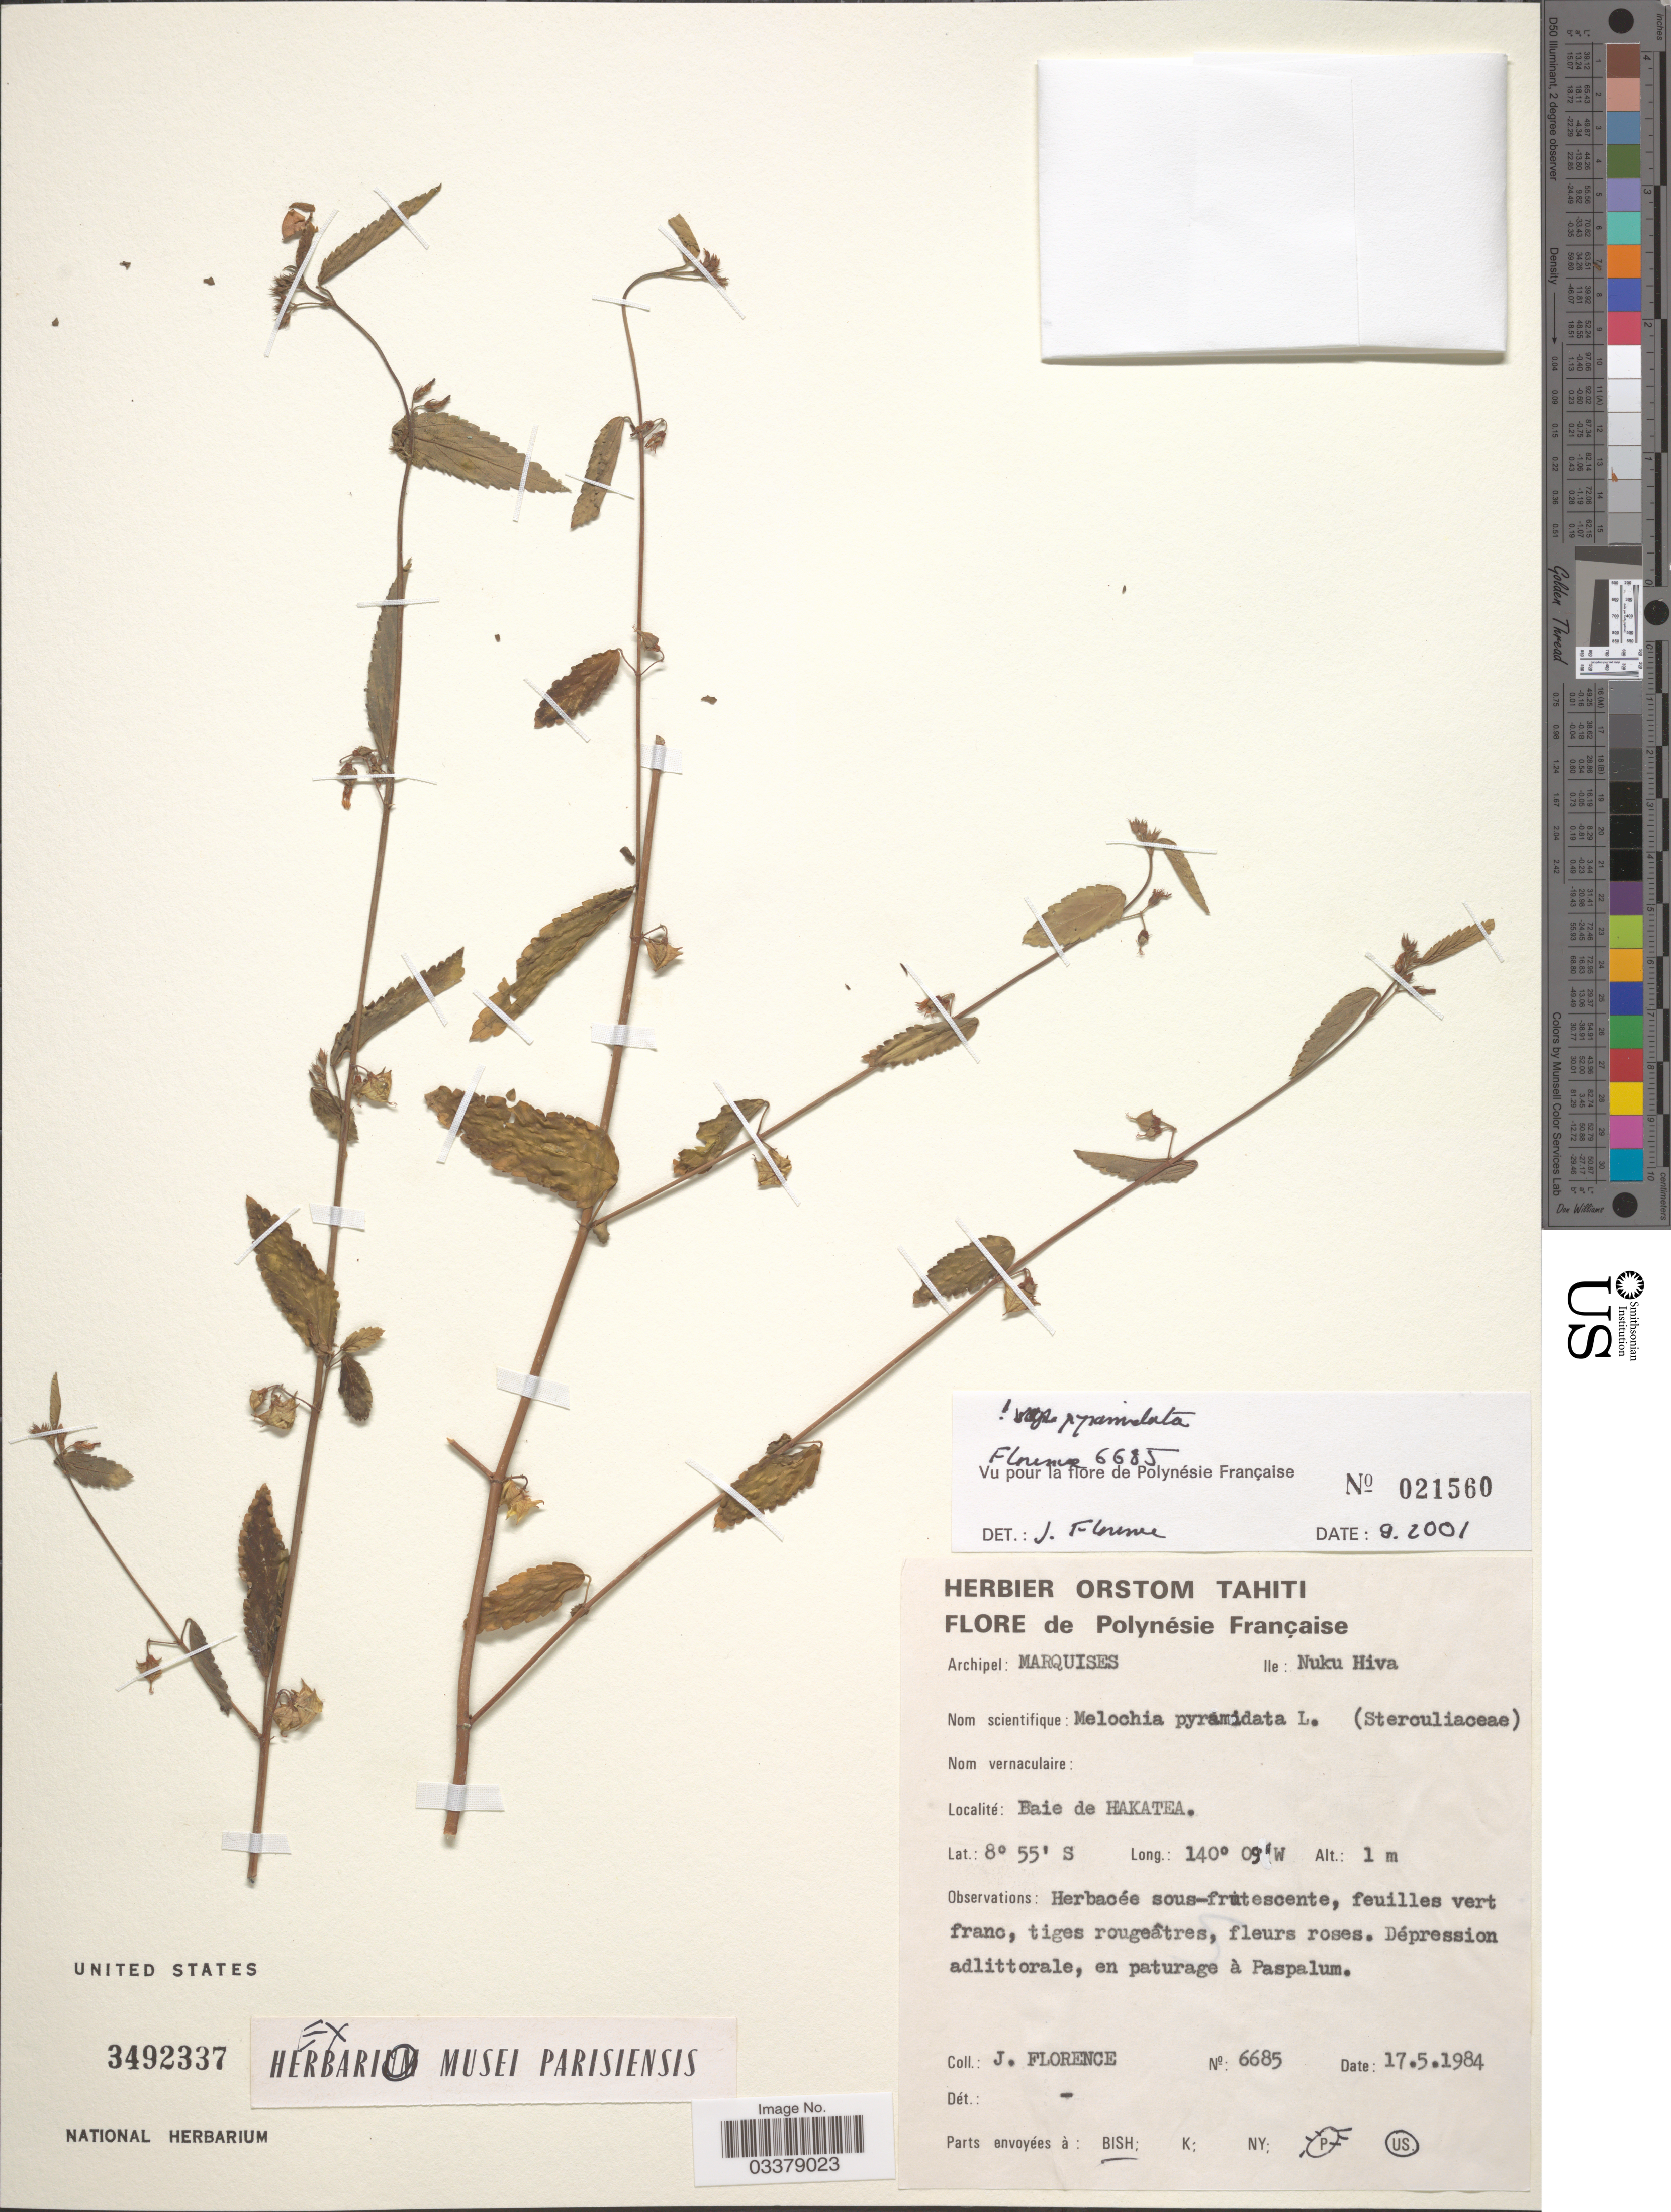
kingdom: Plantae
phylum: Tracheophyta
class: Magnoliopsida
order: Malvales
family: Malvaceae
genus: Melochia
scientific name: Melochia pyramidata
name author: L.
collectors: J. Florence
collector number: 6685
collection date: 1984-05-17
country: French Polynesia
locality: Archipel: Marquises. Ile: Nuku Hiva. Baie de Hakatea.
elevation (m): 1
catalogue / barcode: US 3492337